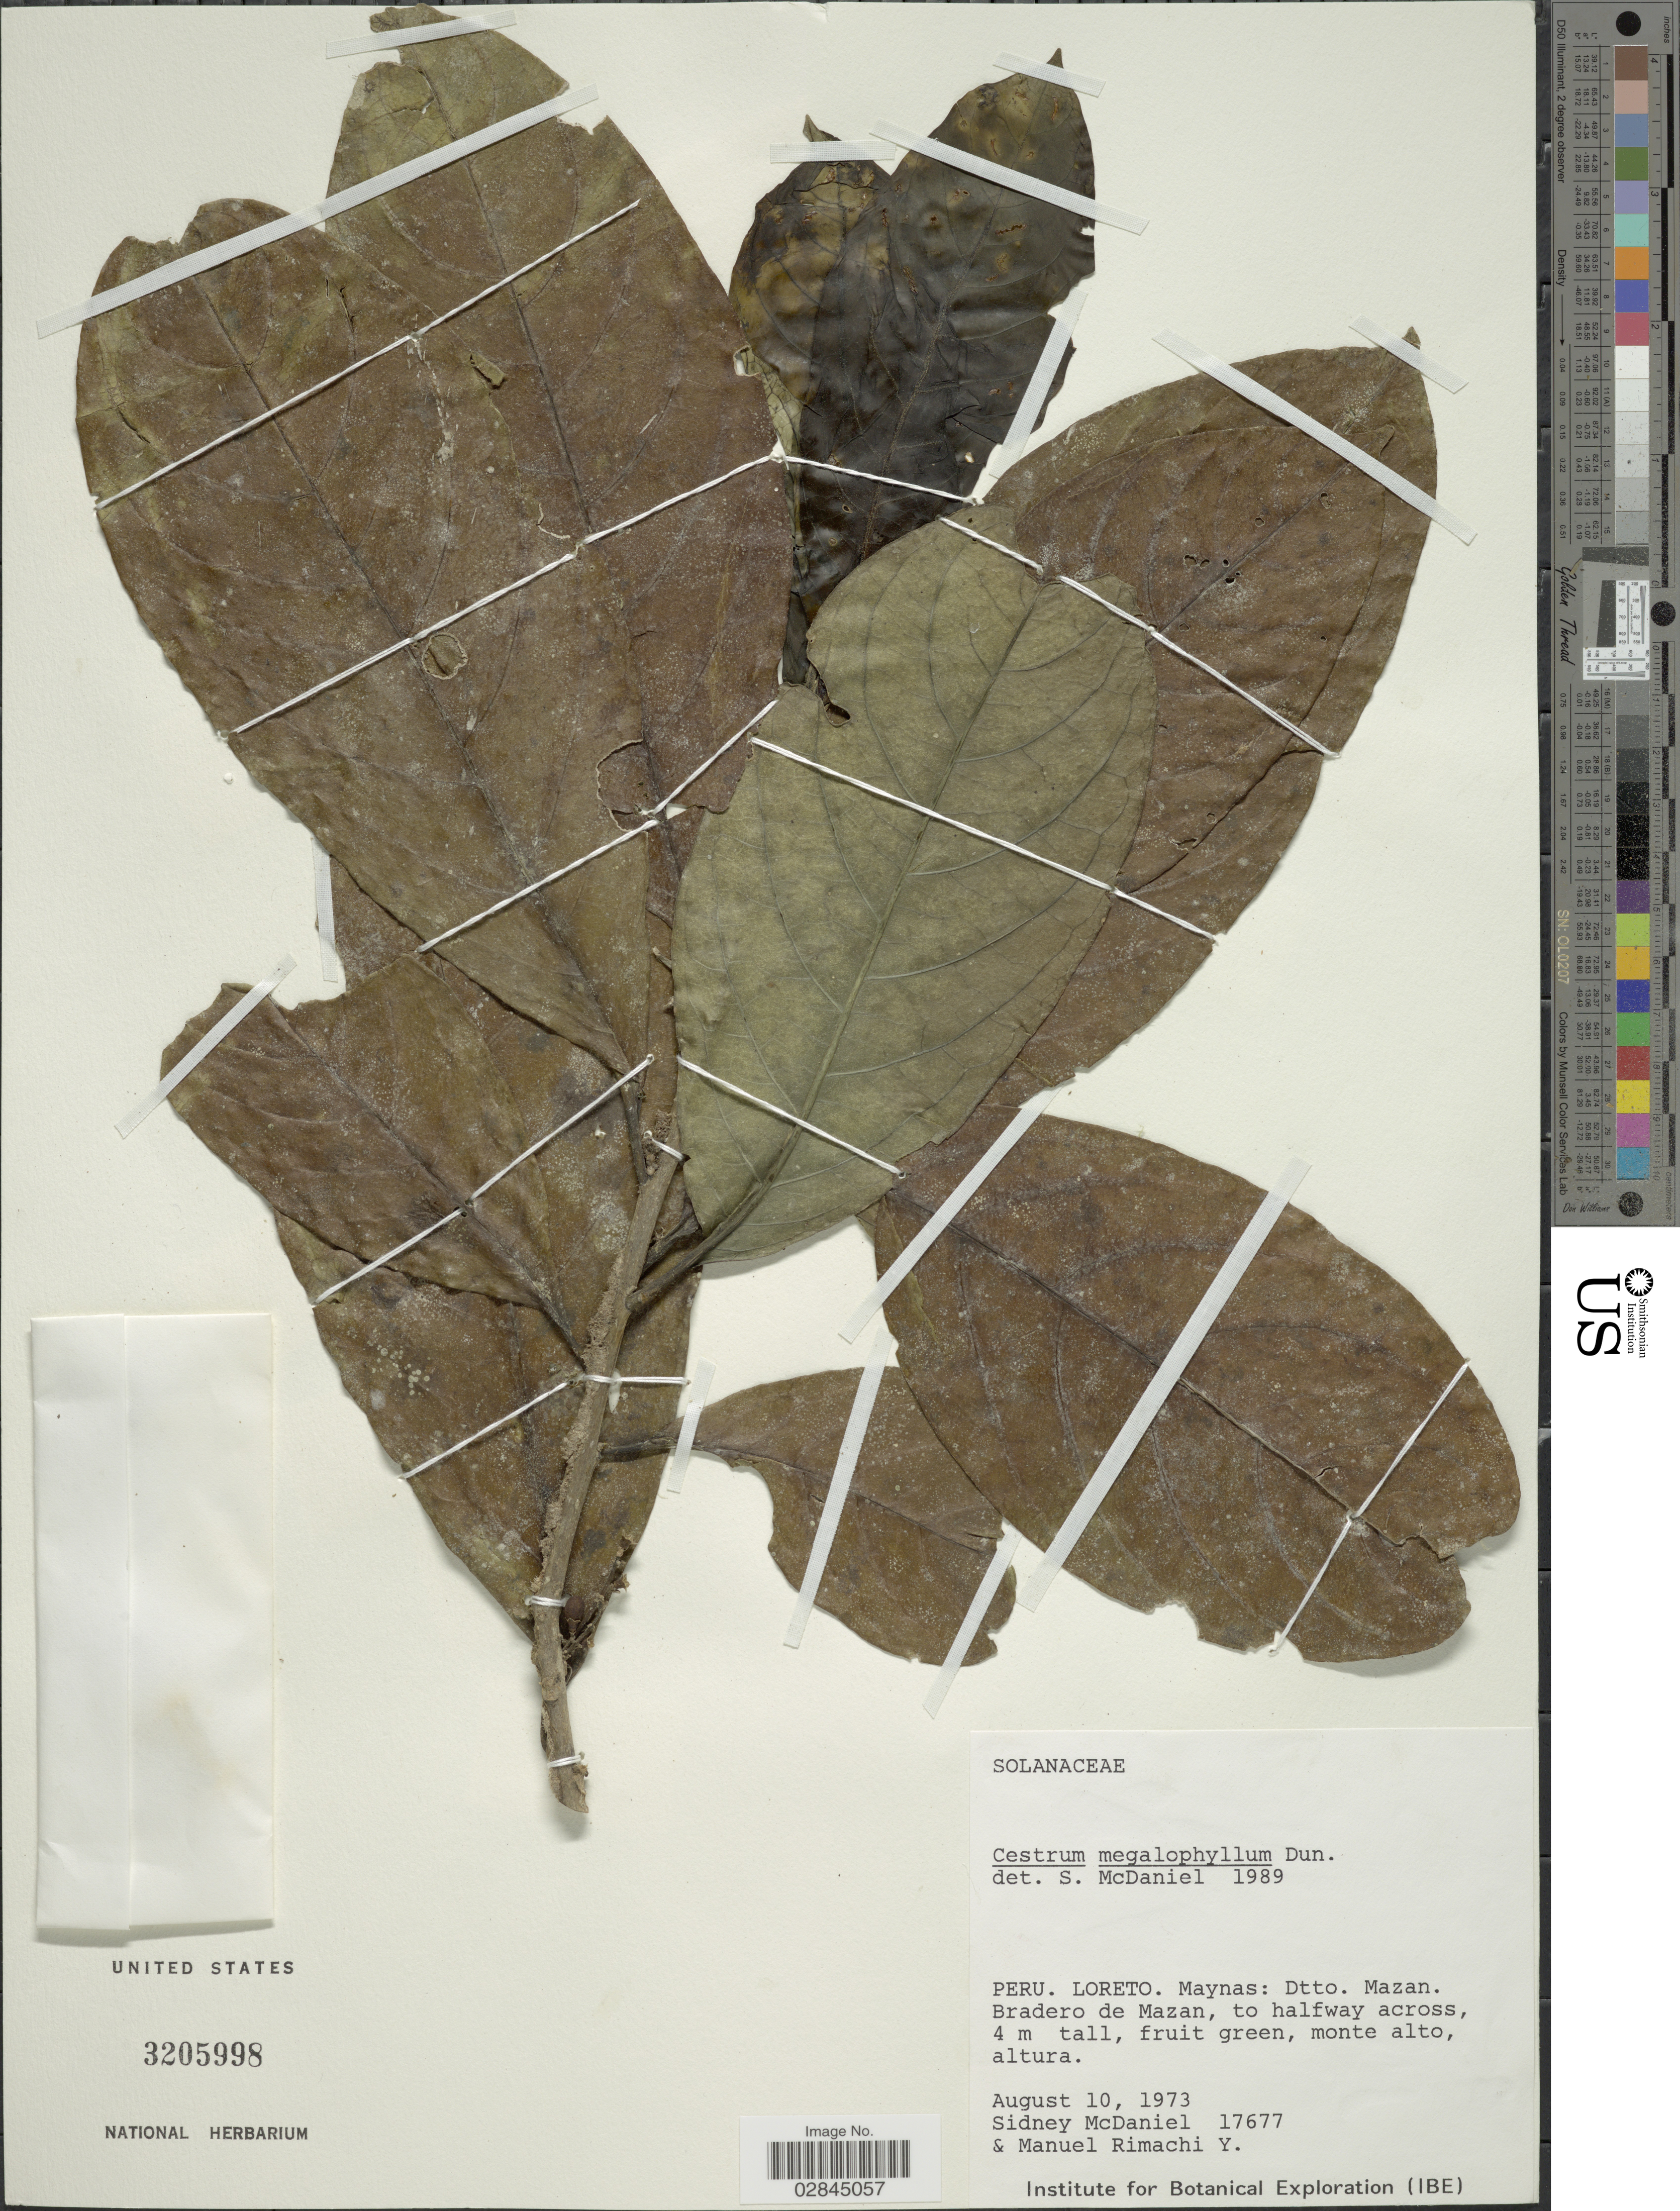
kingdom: Plantae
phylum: Tracheophyta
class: Magnoliopsida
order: Solanales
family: Solanaceae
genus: Cestrum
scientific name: Cestrum schlechtendahlii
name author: G. Don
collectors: S. McDaniel & M. Rimachi Y.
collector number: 17677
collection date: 1973-08-10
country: Peru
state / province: Loreto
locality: Maynas: Dtto. Mazan. Bradero de Mazan.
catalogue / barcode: US 3205998